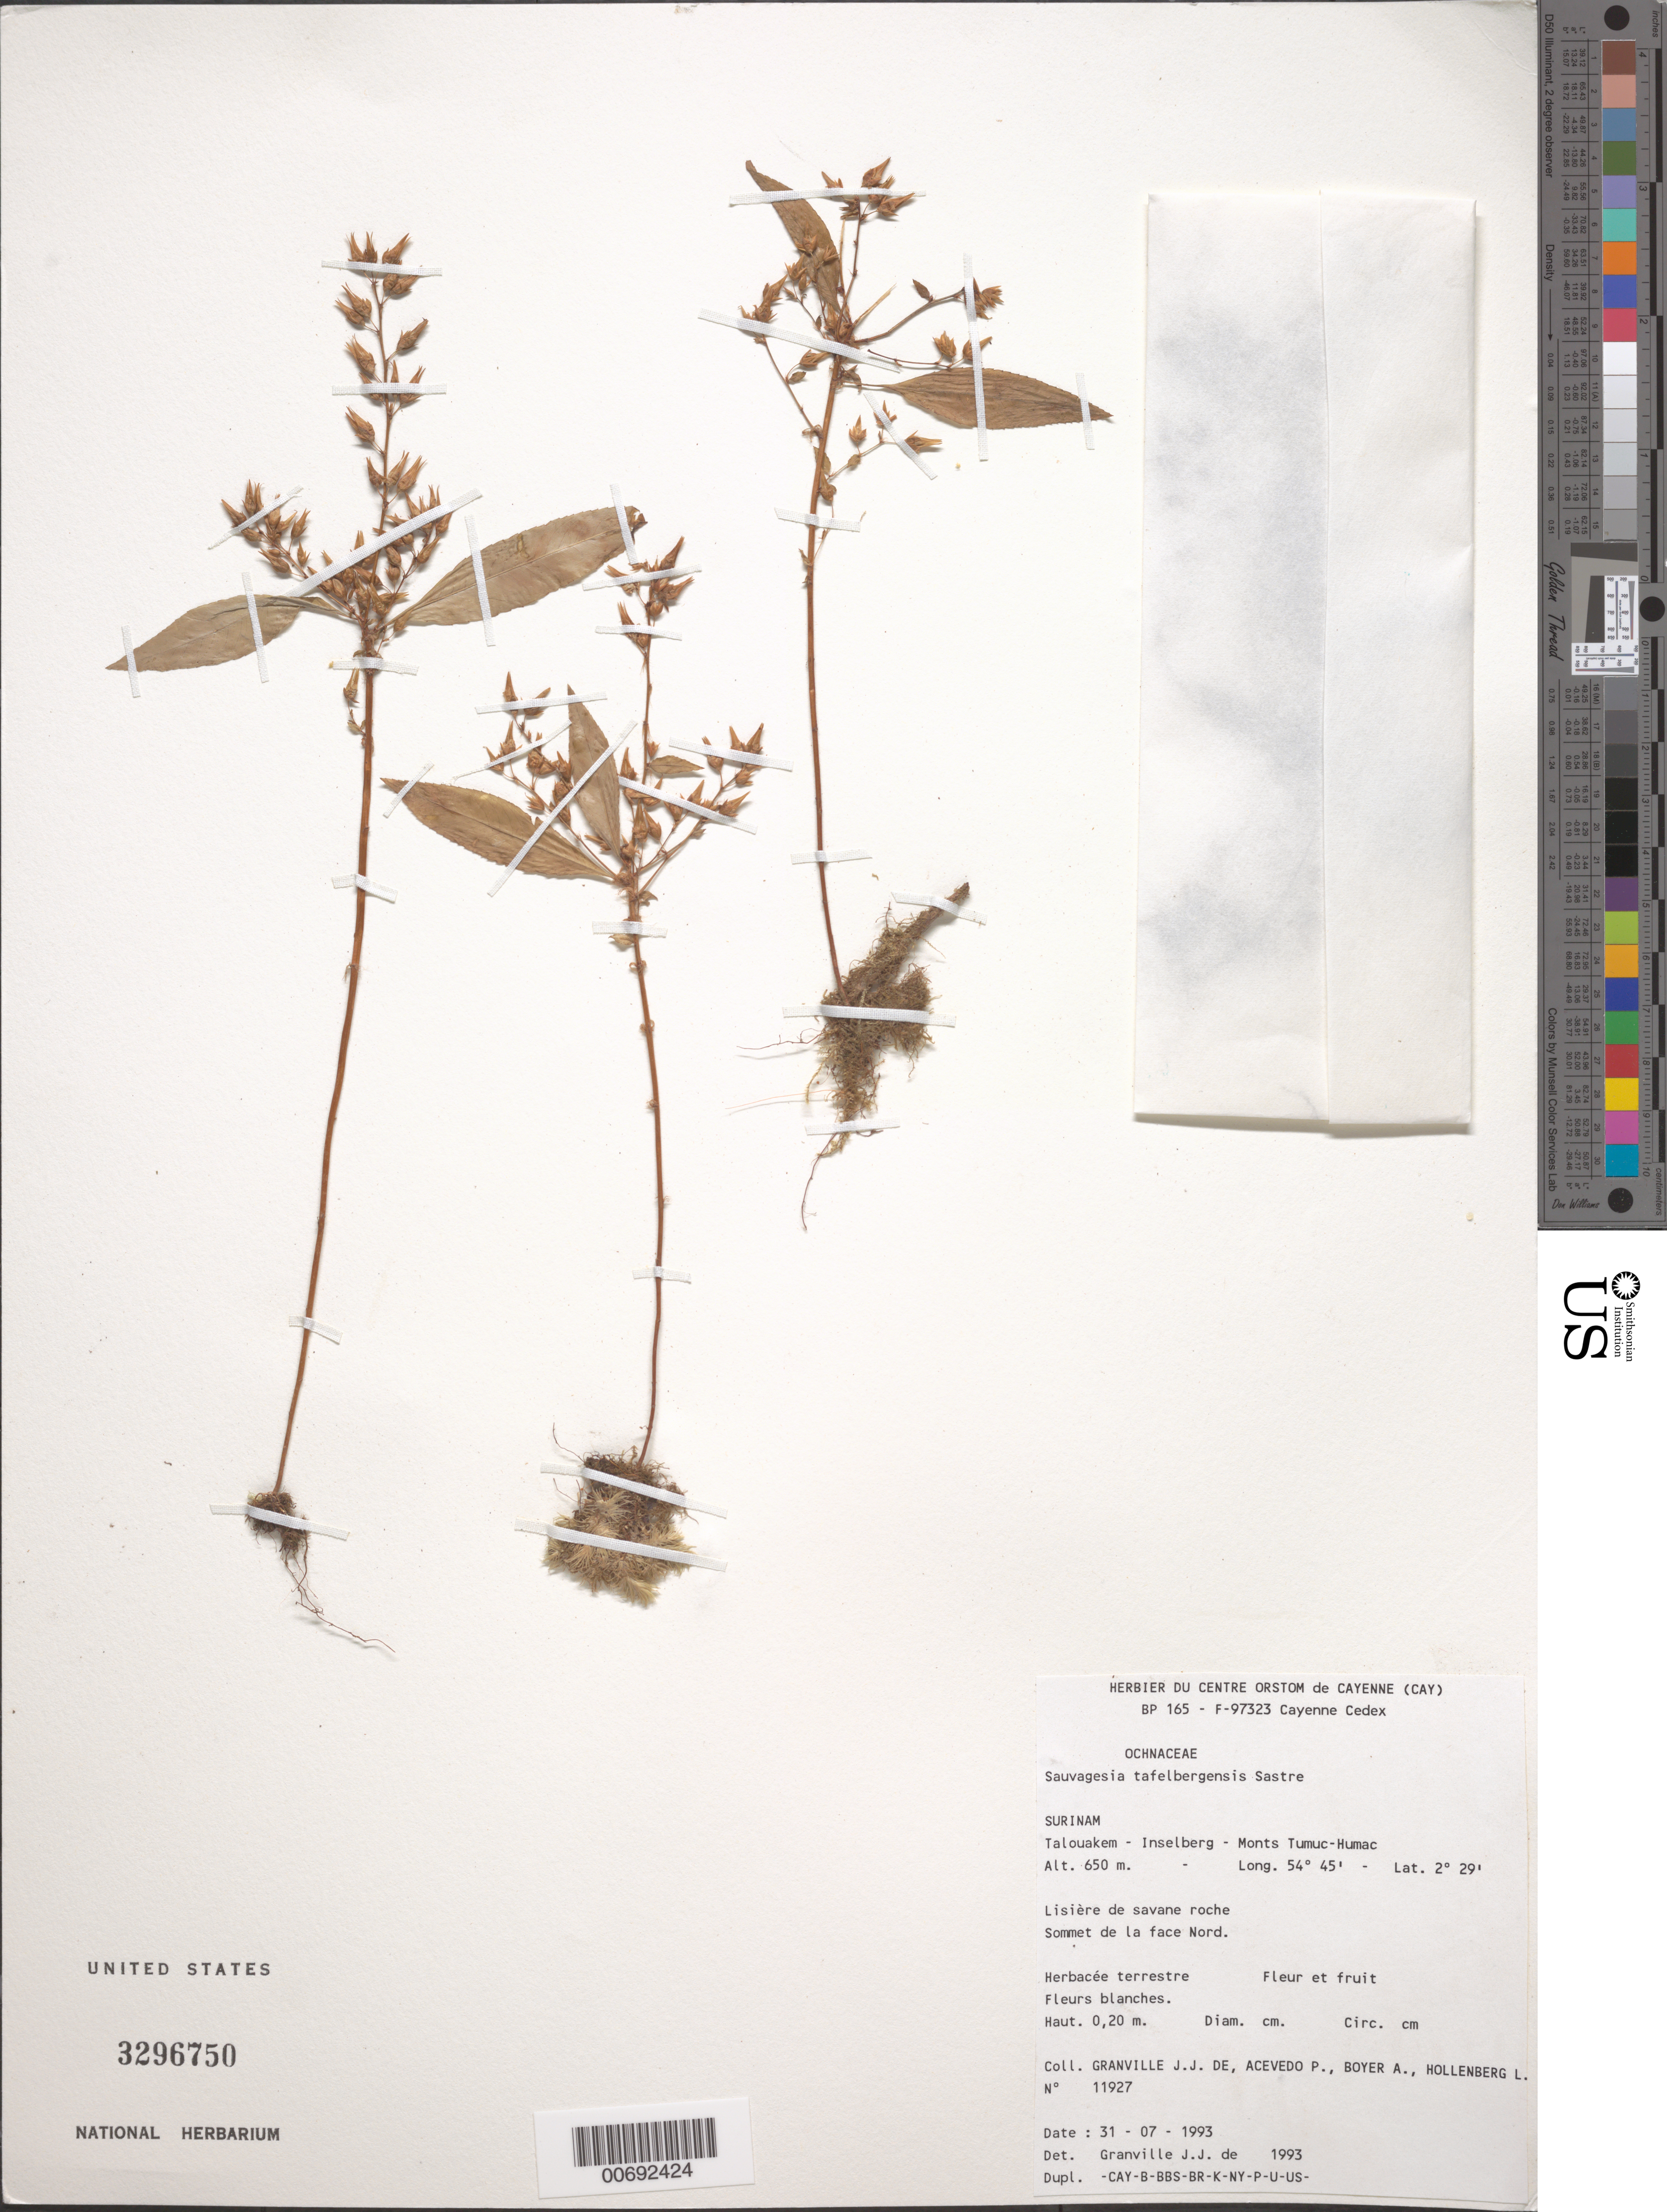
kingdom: Plantae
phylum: Tracheophyta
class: Magnoliopsida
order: Malpighiales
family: Ochnaceae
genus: Sauvagesia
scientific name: Sauvagesia tafelbergensis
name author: Sastre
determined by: Granville, J. J. de, (CAY), Institut de Recherche pour le Developpement (IRD) (FRENCH GUIANA)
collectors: J.-J. de Granville, P. Acevedo-Rodr., A. Boyer & L. Hollenberg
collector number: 11927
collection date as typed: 31-Jul-93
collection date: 1993-07-31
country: Suriname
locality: Talouakem, Inselberg, Monts Tumuc-Humac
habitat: Lisière de savane roche, sommet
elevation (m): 650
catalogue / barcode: US 3296750